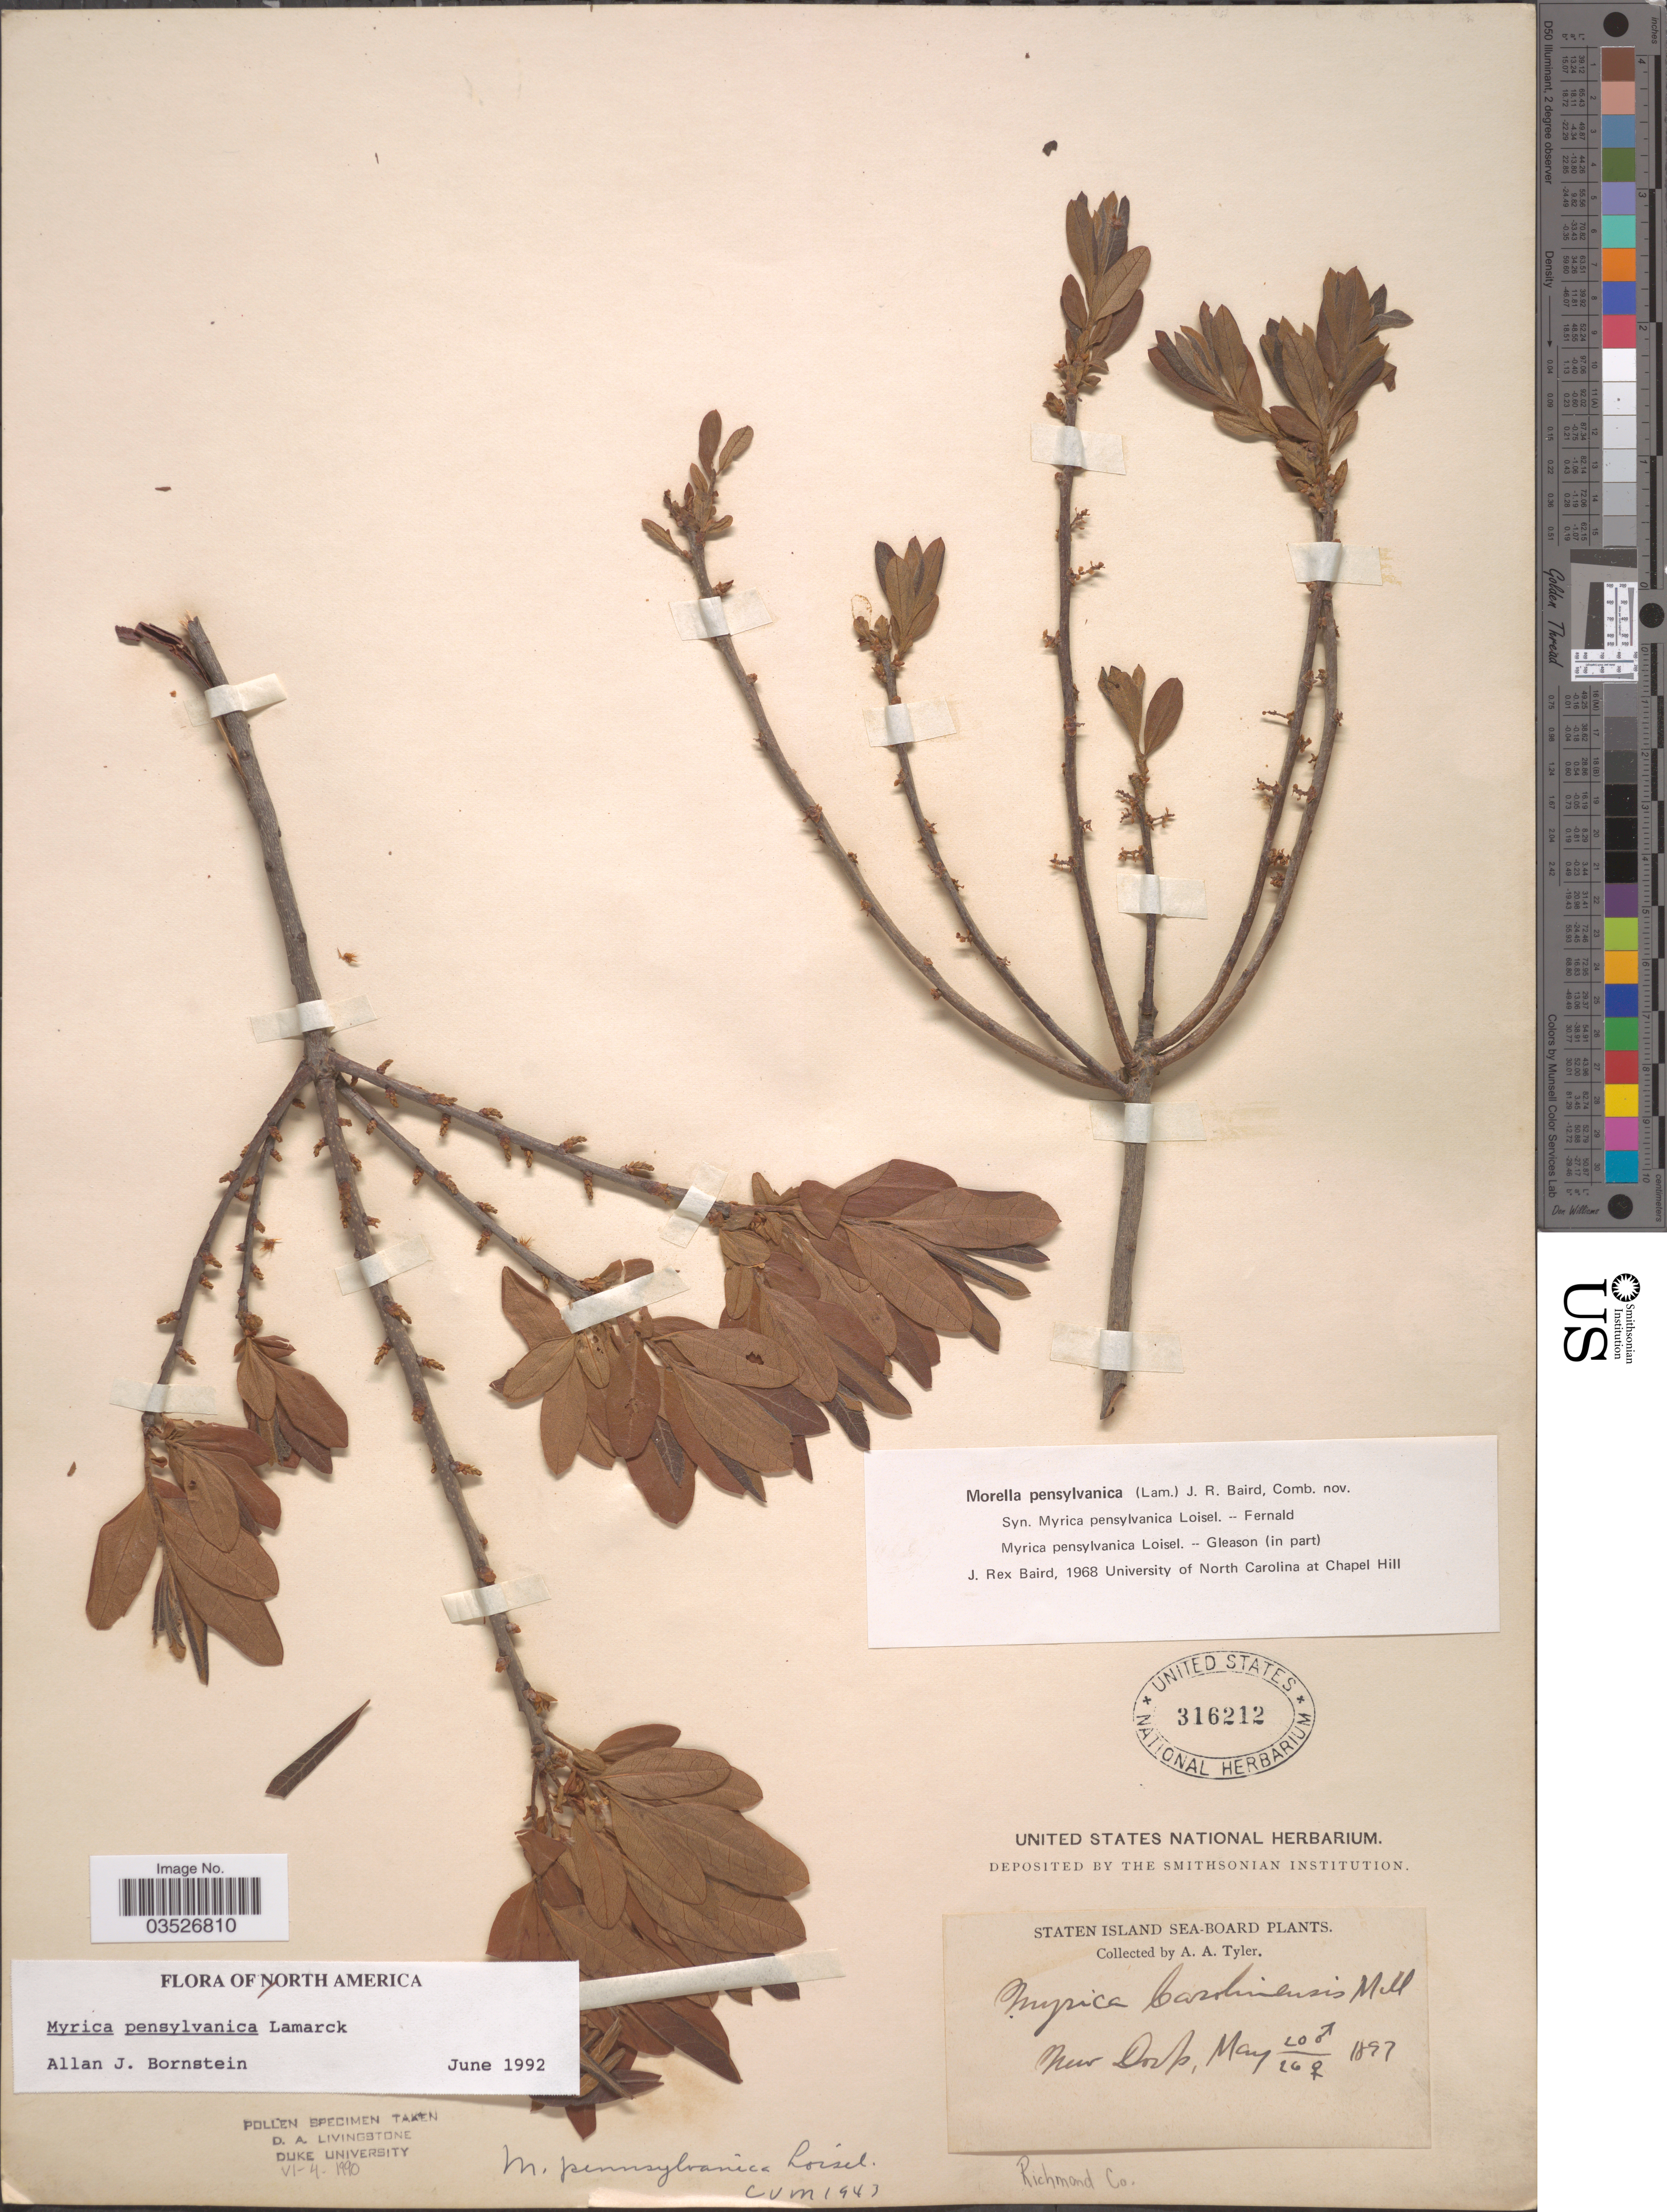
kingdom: Plantae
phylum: Tracheophyta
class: Magnoliopsida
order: Fagales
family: Myricaceae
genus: Morella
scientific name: Morella pensylvanica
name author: (Mirb.) Kartesz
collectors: A. Tyler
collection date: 1897-05-20/1897-05-26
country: United States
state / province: New York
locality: Staten Island Sea-Board, New Dorp. Richmond Co.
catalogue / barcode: US 316212